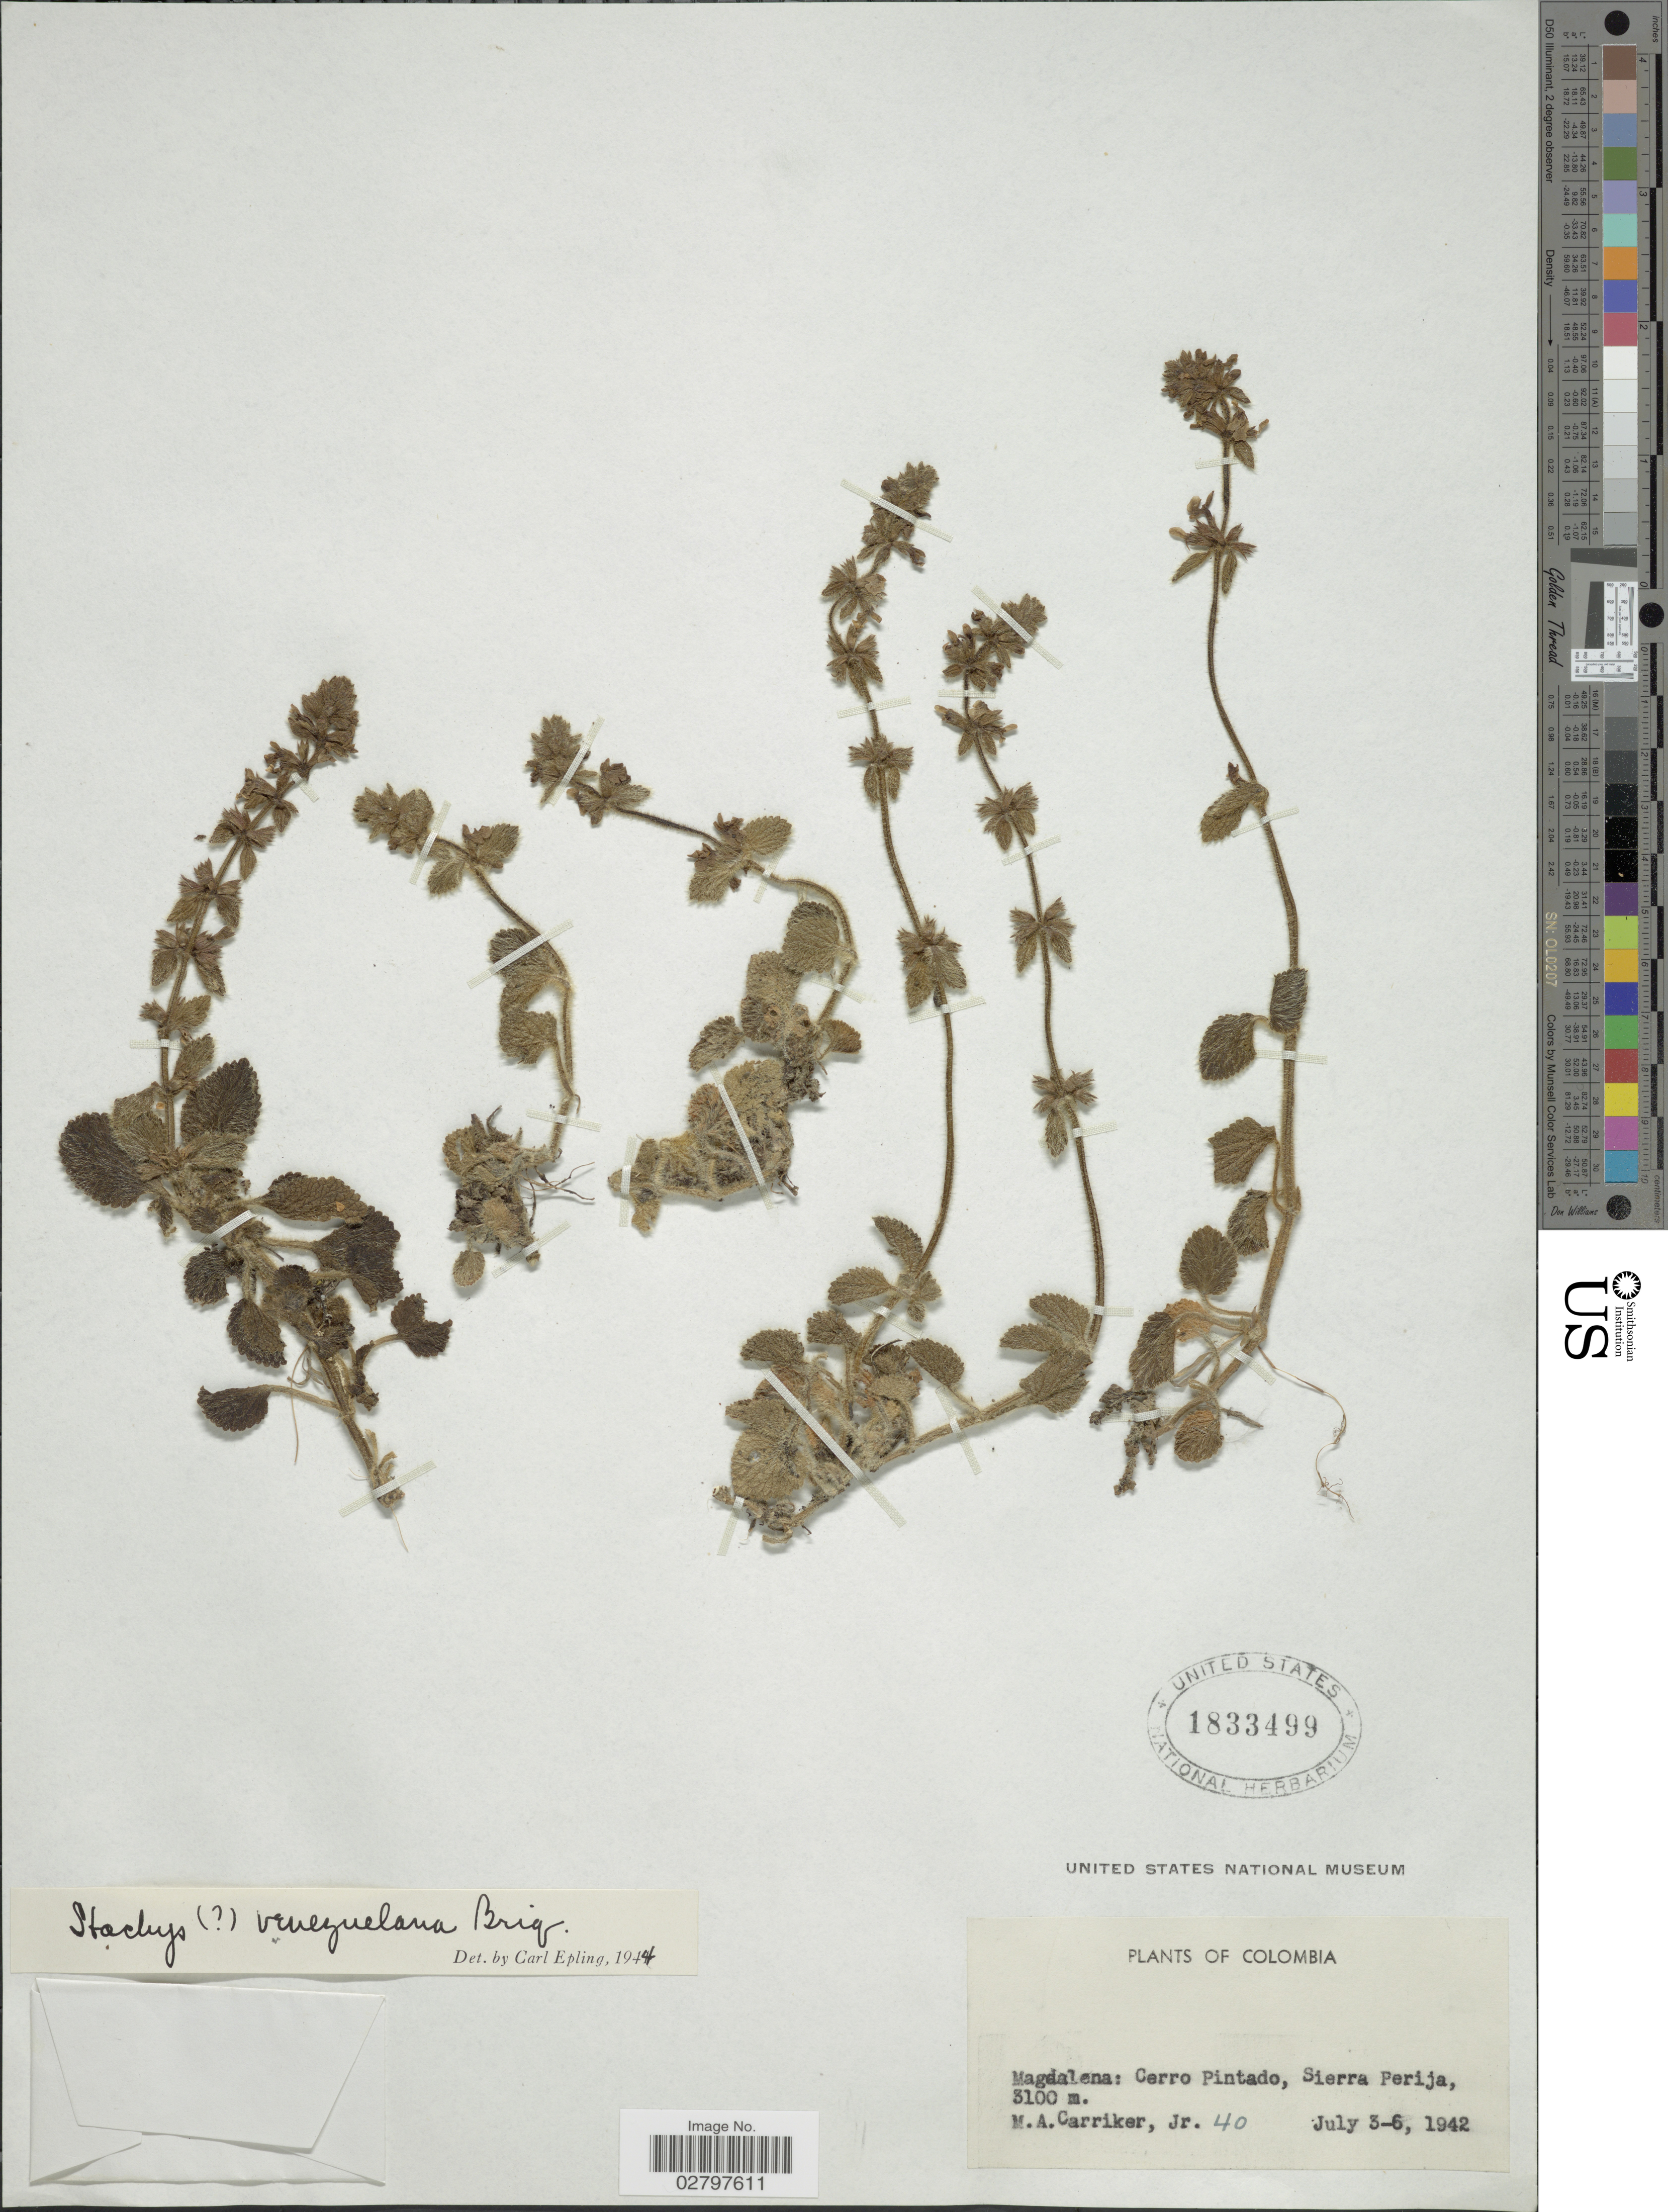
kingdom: Plantae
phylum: Tracheophyta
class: Magnoliopsida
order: Lamiales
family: Lamiaceae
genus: Stachys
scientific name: Stachys venezuelana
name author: Briq.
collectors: M. A. Carriker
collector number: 40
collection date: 1942-07-03/1942-07-06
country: Colombia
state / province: Magdalena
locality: Cerro Pintado, Sierra Perija.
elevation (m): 3100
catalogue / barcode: US 1833499